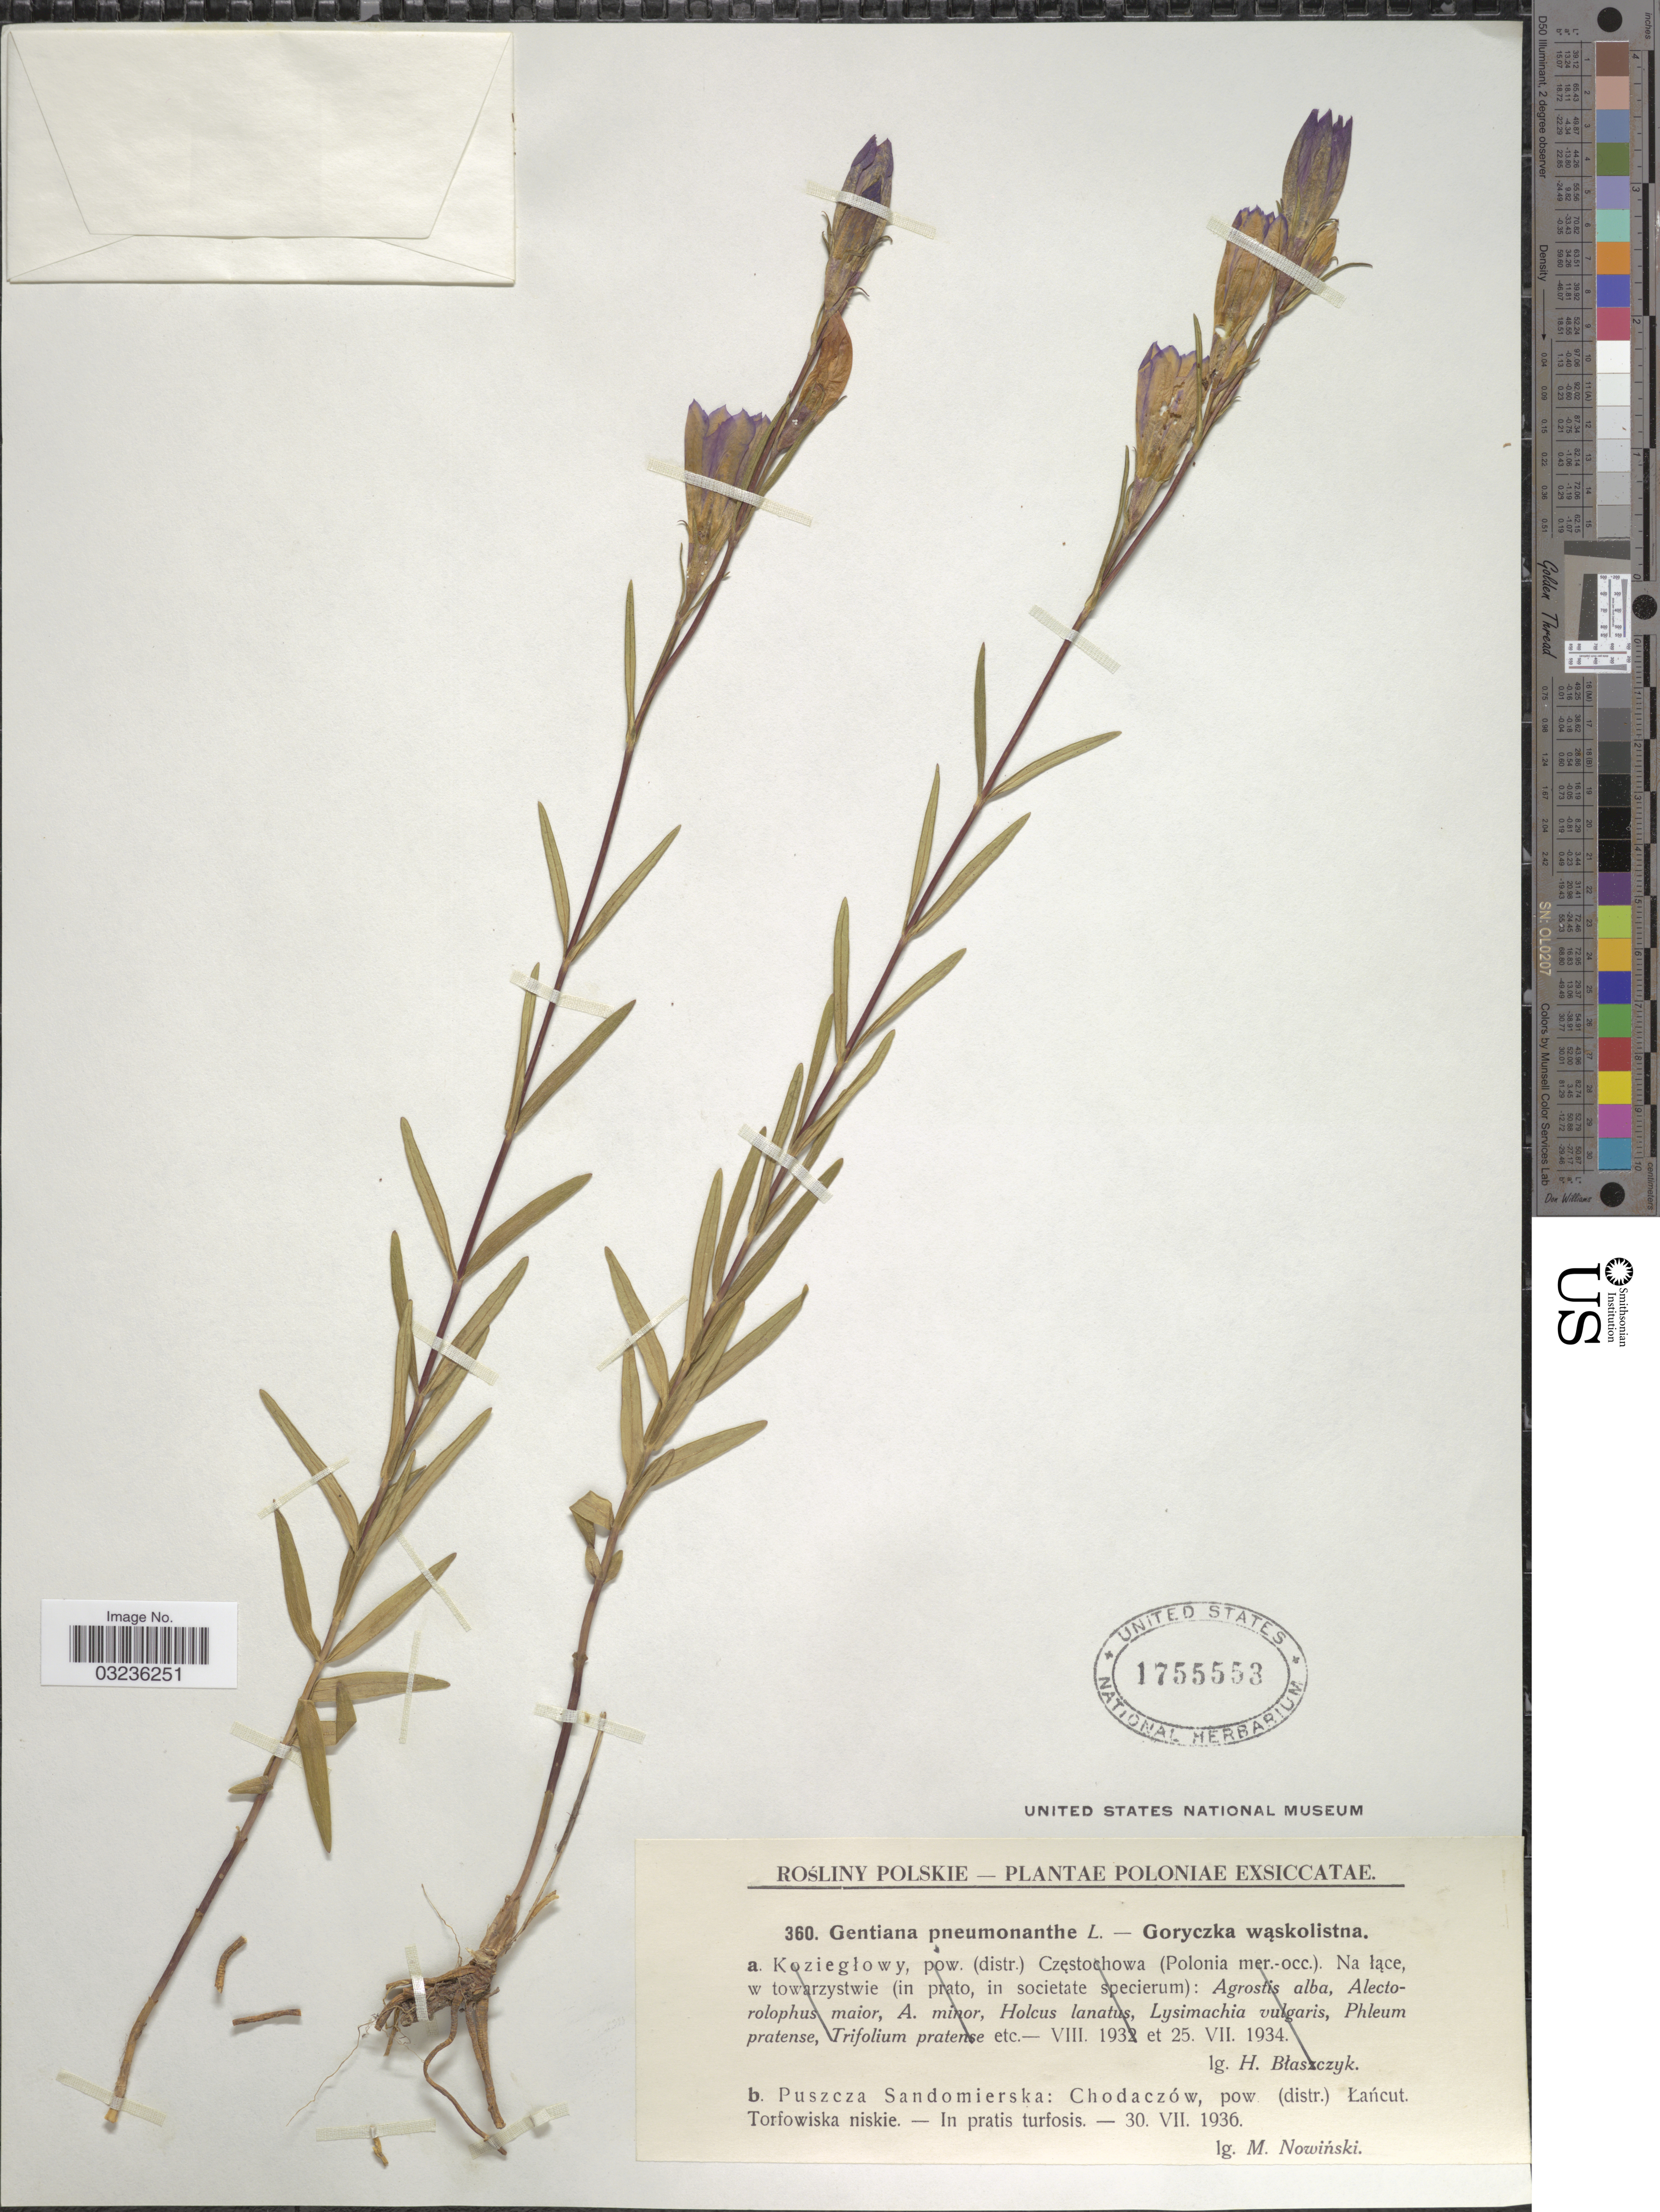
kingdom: Plantae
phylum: Tracheophyta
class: Magnoliopsida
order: Gentianales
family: Gentianaceae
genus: Gentiana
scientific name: Gentiana pneumonanthe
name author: L.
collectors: M. Nowinski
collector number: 360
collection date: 1936-07-30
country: Poland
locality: Puszcza Sandomierska: Chodaczów, pow (distr.) Lancut, Torfowiska niskie, In pratis turfosis.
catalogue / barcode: US 1755553